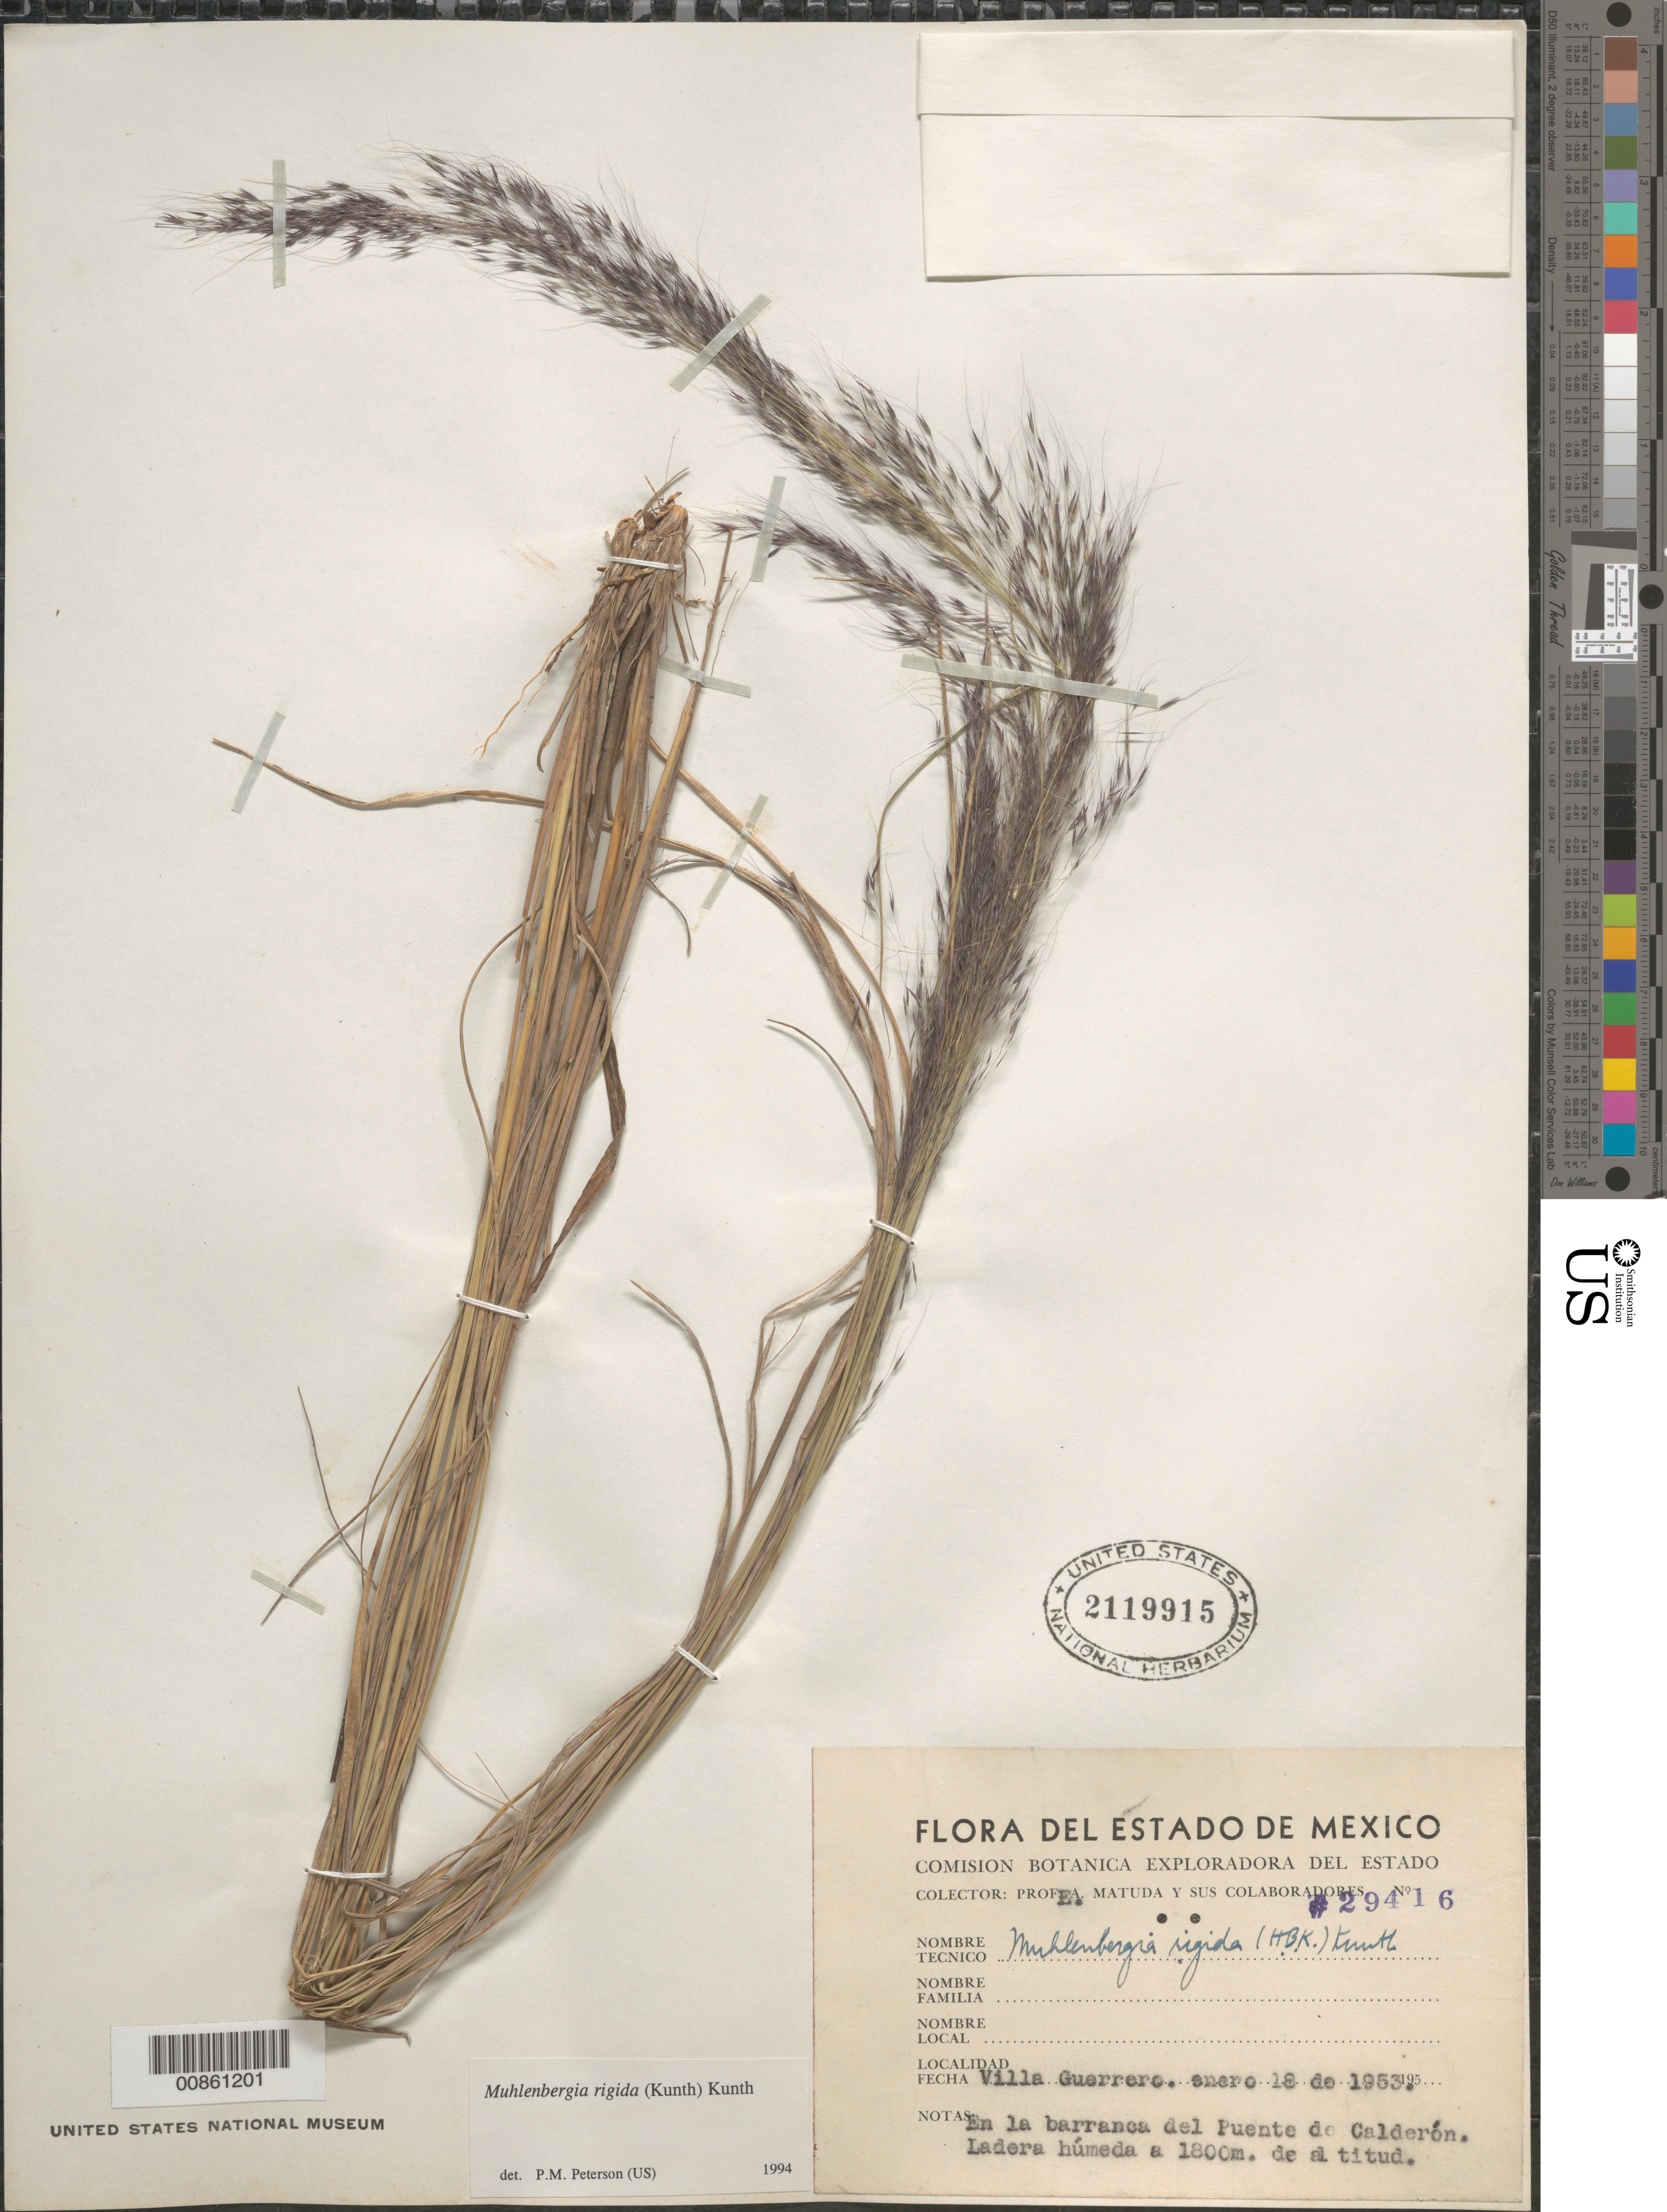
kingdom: Plantae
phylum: Tracheophyta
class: Liliopsida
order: Poales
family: Poaceae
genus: Muhlenbergia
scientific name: Muhlenbergia rigida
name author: (Kunth) Kunth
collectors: E. Matuda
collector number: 29416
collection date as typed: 18 Jan 1953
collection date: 1953-01-18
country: Mexico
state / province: Distrito Federal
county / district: Villa Guerrero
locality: Villa Guerrero, mpio. Villa Guerrero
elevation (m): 1800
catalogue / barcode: US 2119915